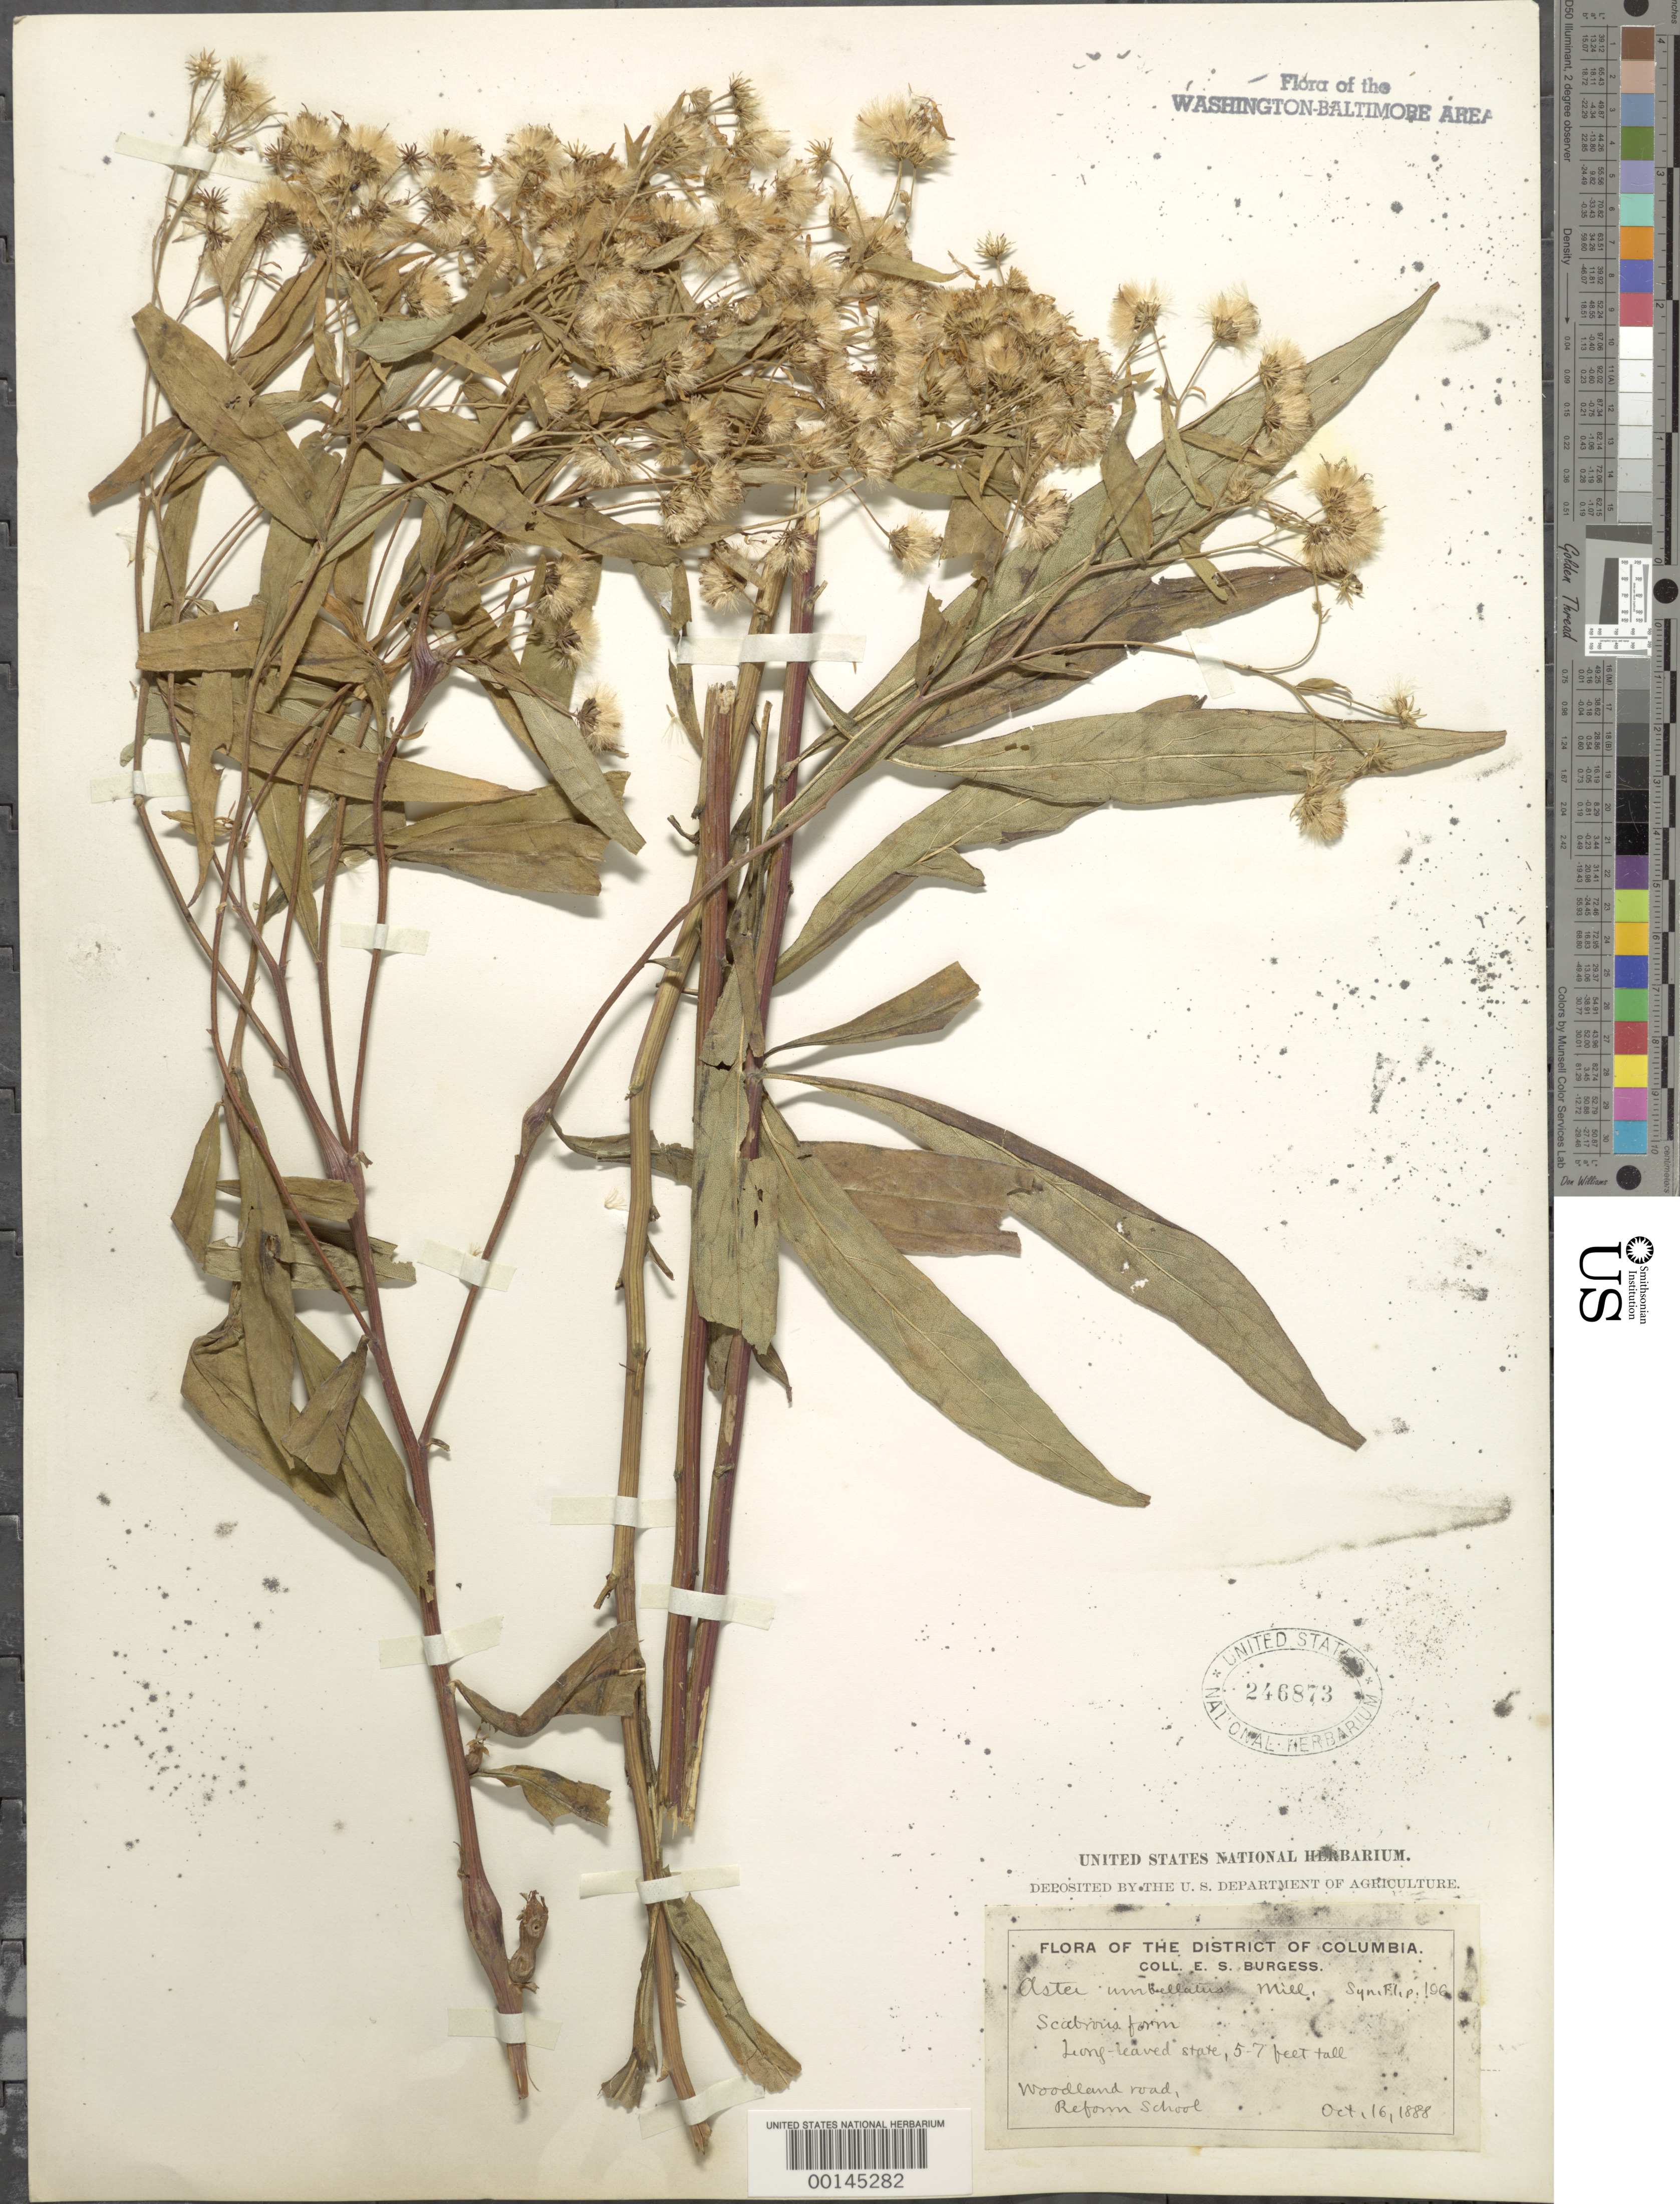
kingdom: Plantae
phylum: Tracheophyta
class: Magnoliopsida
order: Asterales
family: Asteraceae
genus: Doellingeria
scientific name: Doellingeria umbellata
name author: (Mill.) Nees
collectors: E. Burgess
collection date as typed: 16 Oct 1888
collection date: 1888-10-16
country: United States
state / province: District of Columbia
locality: Reform School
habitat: Woodland road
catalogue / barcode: US 246873